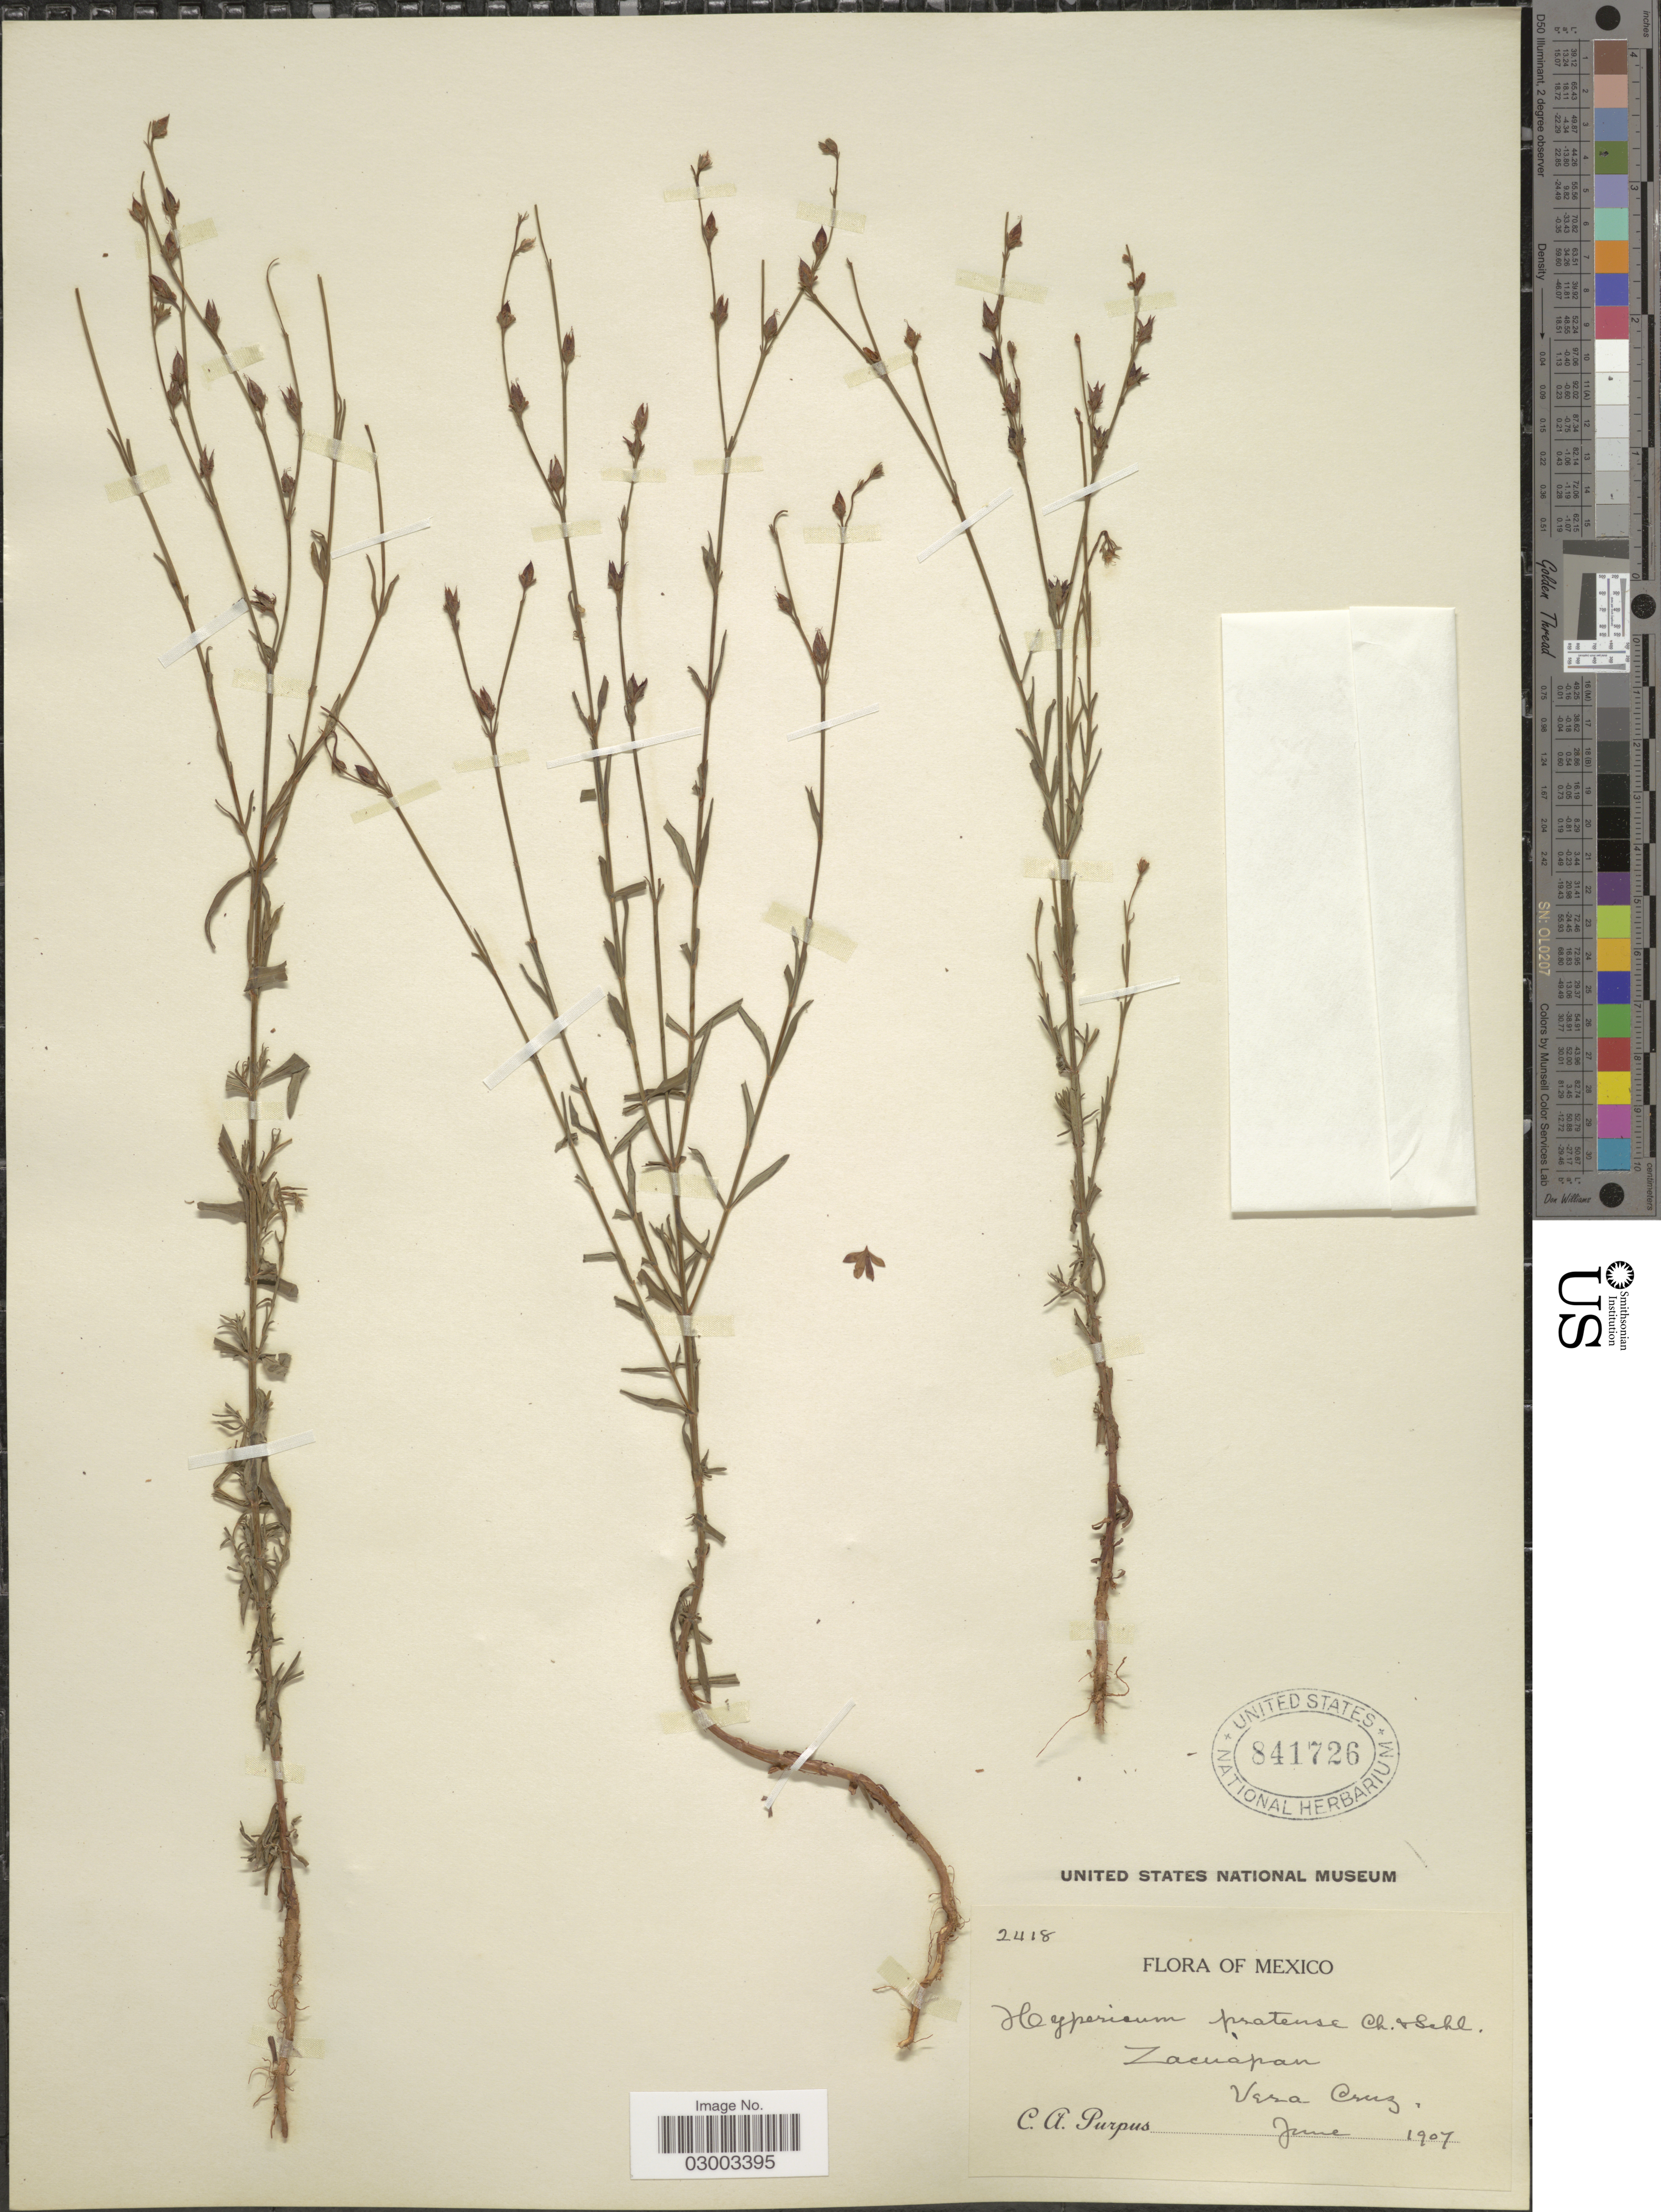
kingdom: Plantae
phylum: Tracheophyta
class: Magnoliopsida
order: Malpighiales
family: Hypericaceae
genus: Hypericum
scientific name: Hypericum silenoides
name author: Juss.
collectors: C. A. Purpus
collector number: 2418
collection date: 1907-06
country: Mexico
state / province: Veracruz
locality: Zacuapan, Vera Cruz.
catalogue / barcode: US 841726